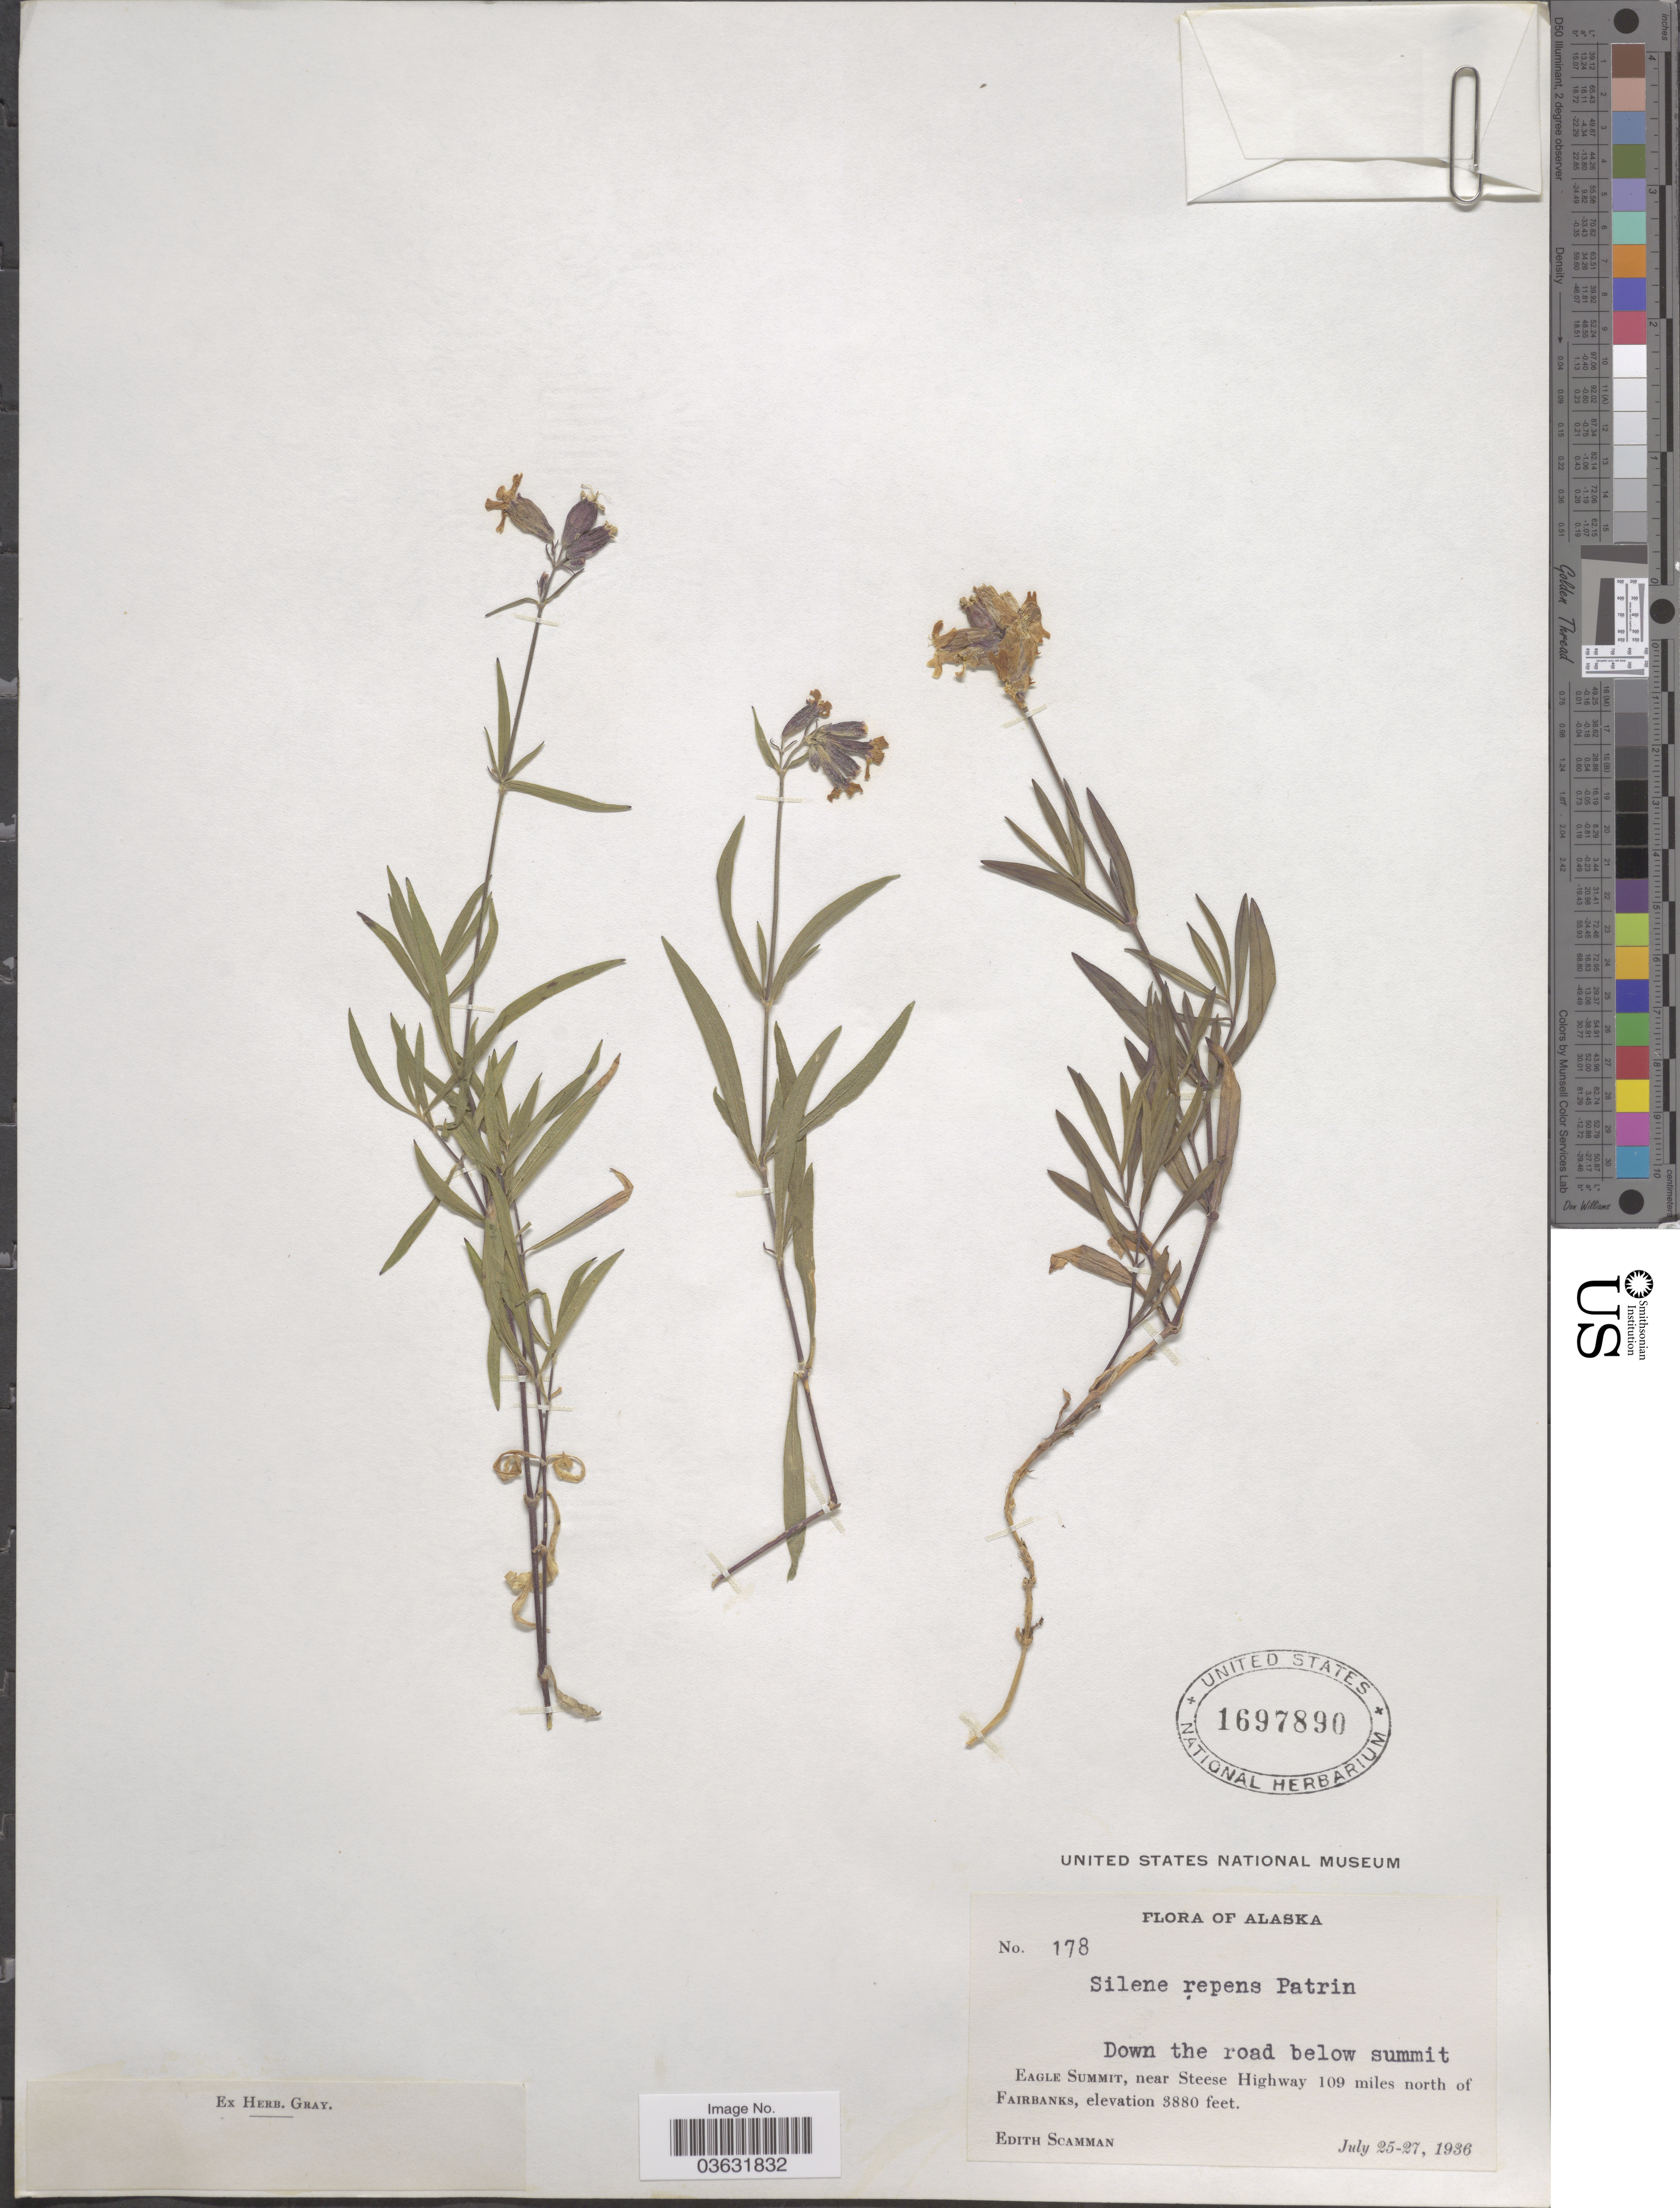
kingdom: Plantae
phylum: Tracheophyta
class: Magnoliopsida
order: Caryophyllales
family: Caryophyllaceae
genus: Silene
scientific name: Silene repens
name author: Patrin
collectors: E. Scamman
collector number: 178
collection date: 1936-07-25/1936-07-27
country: United States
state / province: Alaska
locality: Eagle Summit, near Steese Highway 109 miles north of Fairbanks.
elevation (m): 1183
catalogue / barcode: US 1697890